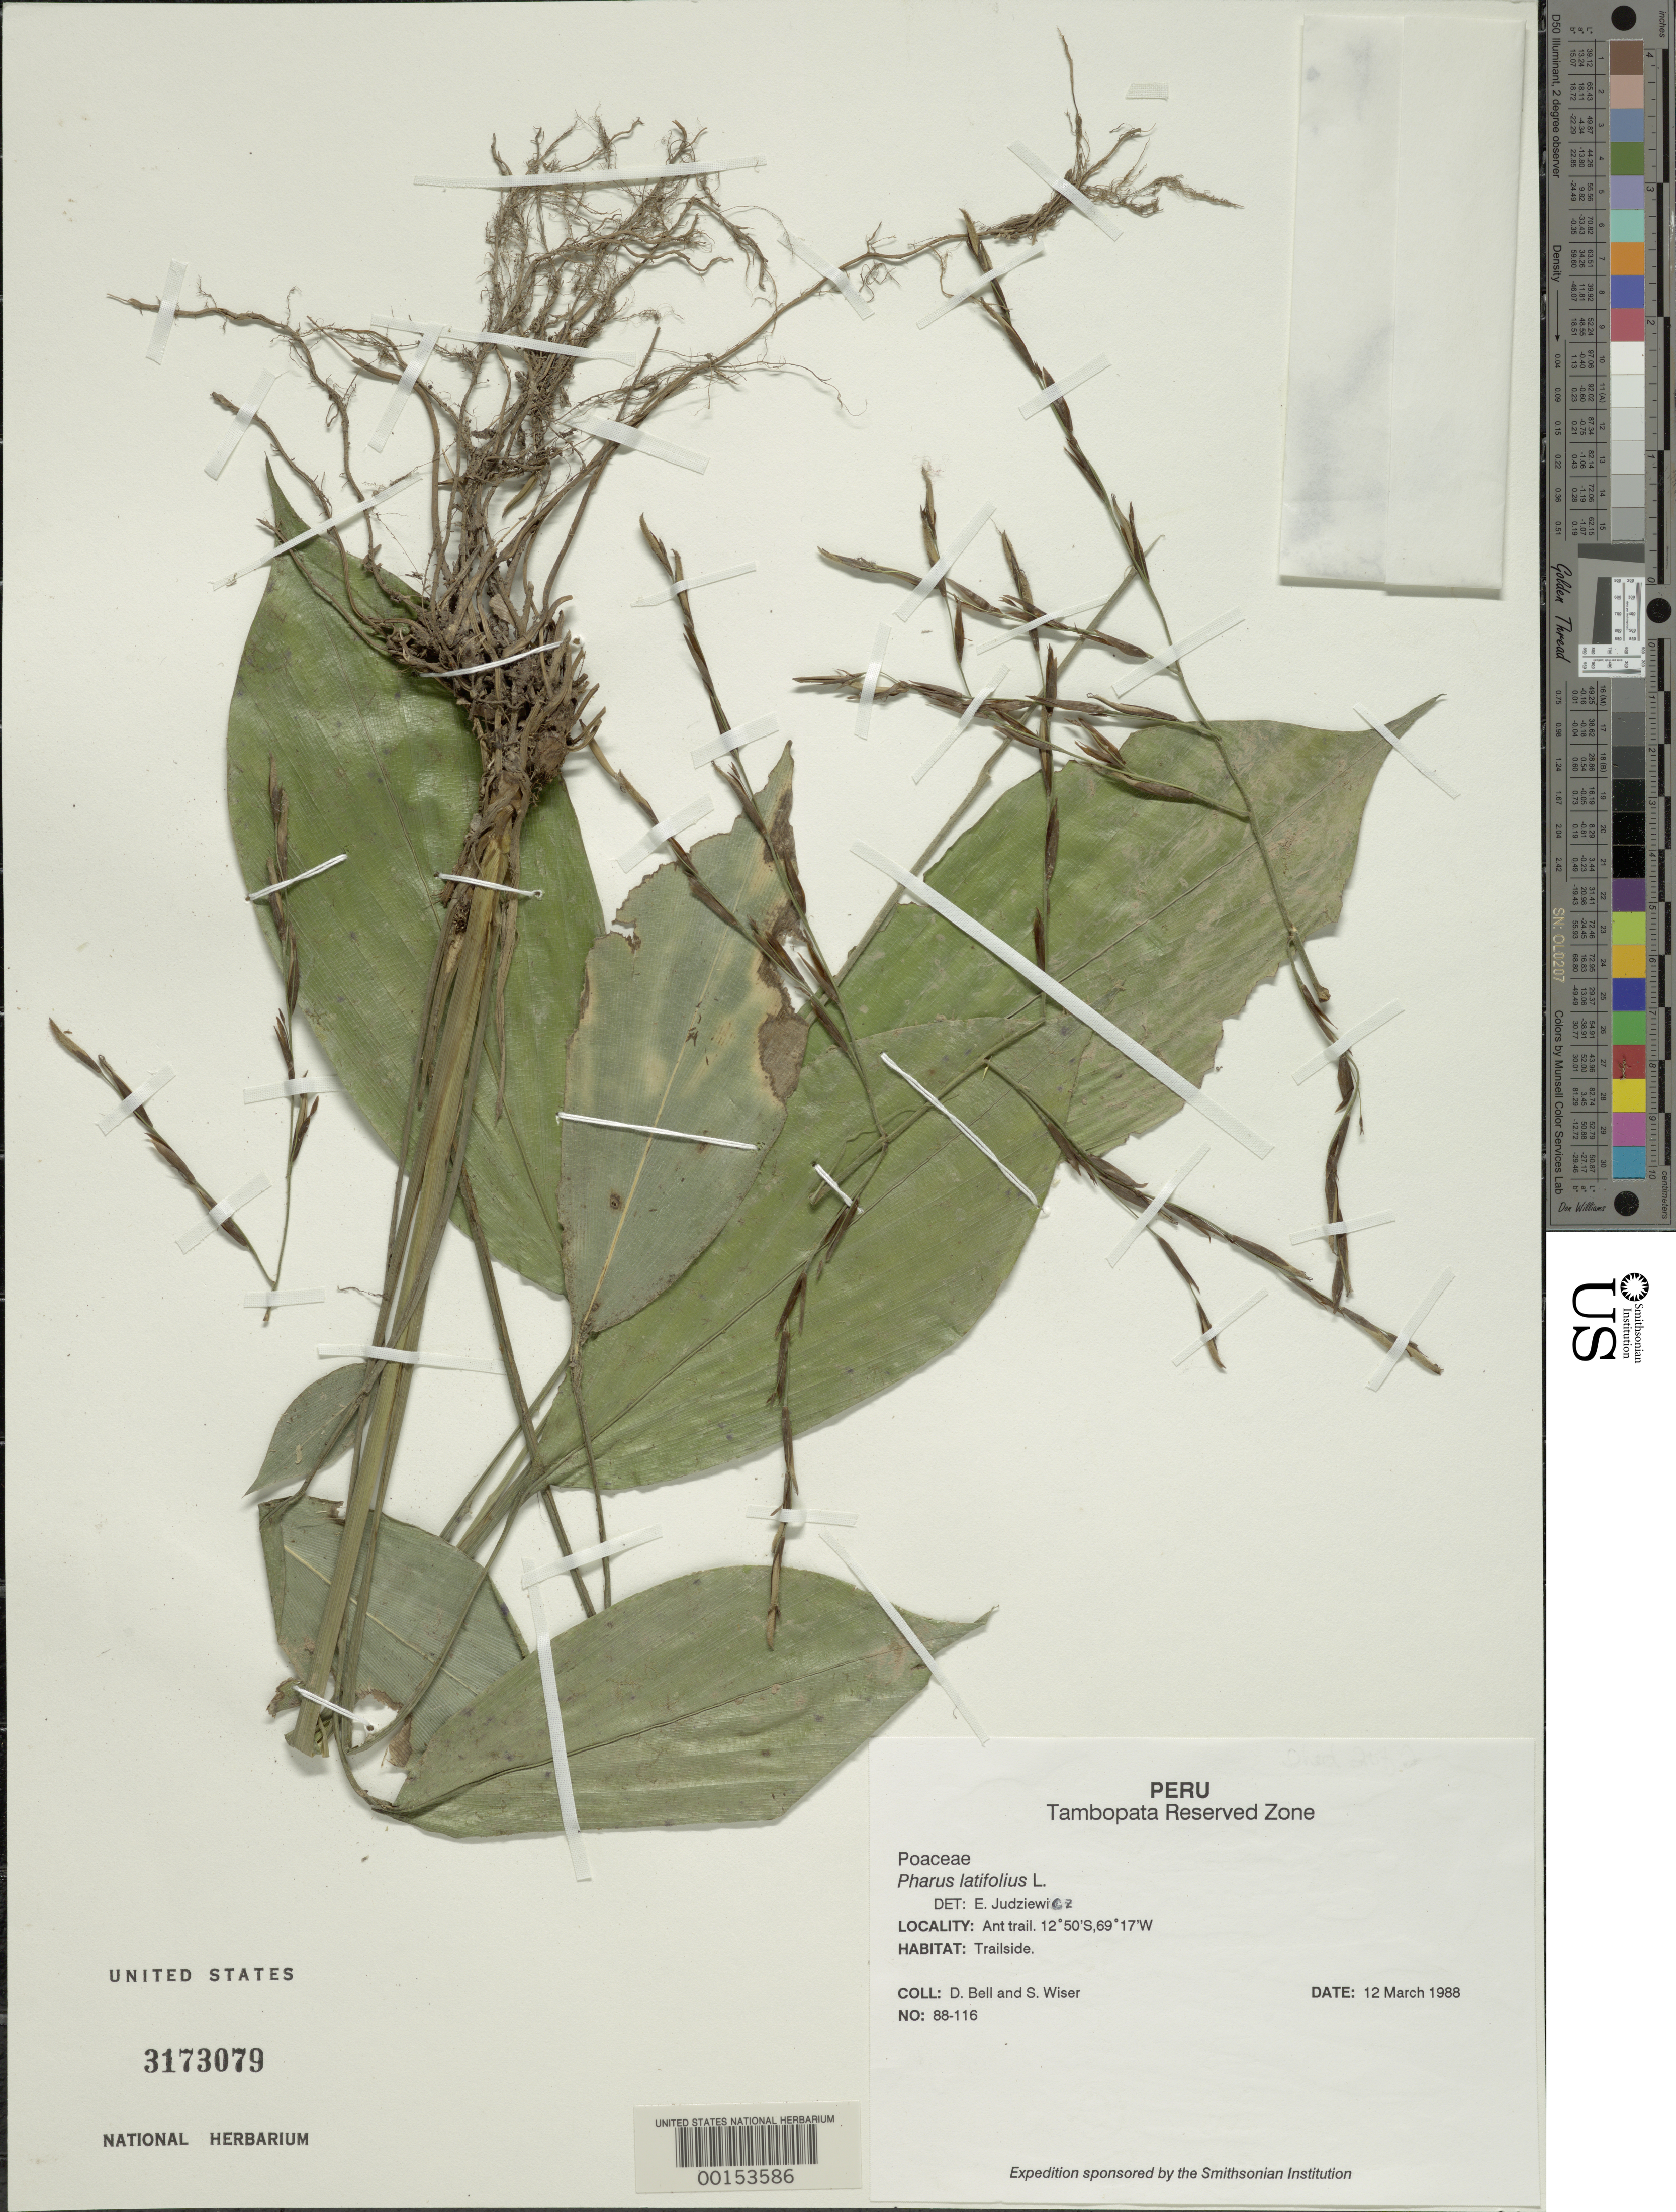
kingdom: Plantae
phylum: Tracheophyta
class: Liliopsida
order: Poales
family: Poaceae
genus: Pharus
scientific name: Pharus latifolius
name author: L.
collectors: D. A. Bell & S. Wiser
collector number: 88-116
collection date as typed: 12 Mar 1988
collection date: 1988-03-12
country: Peru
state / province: Madre de Dios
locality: Tambopata reserved zone, ant trail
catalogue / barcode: US 3173079